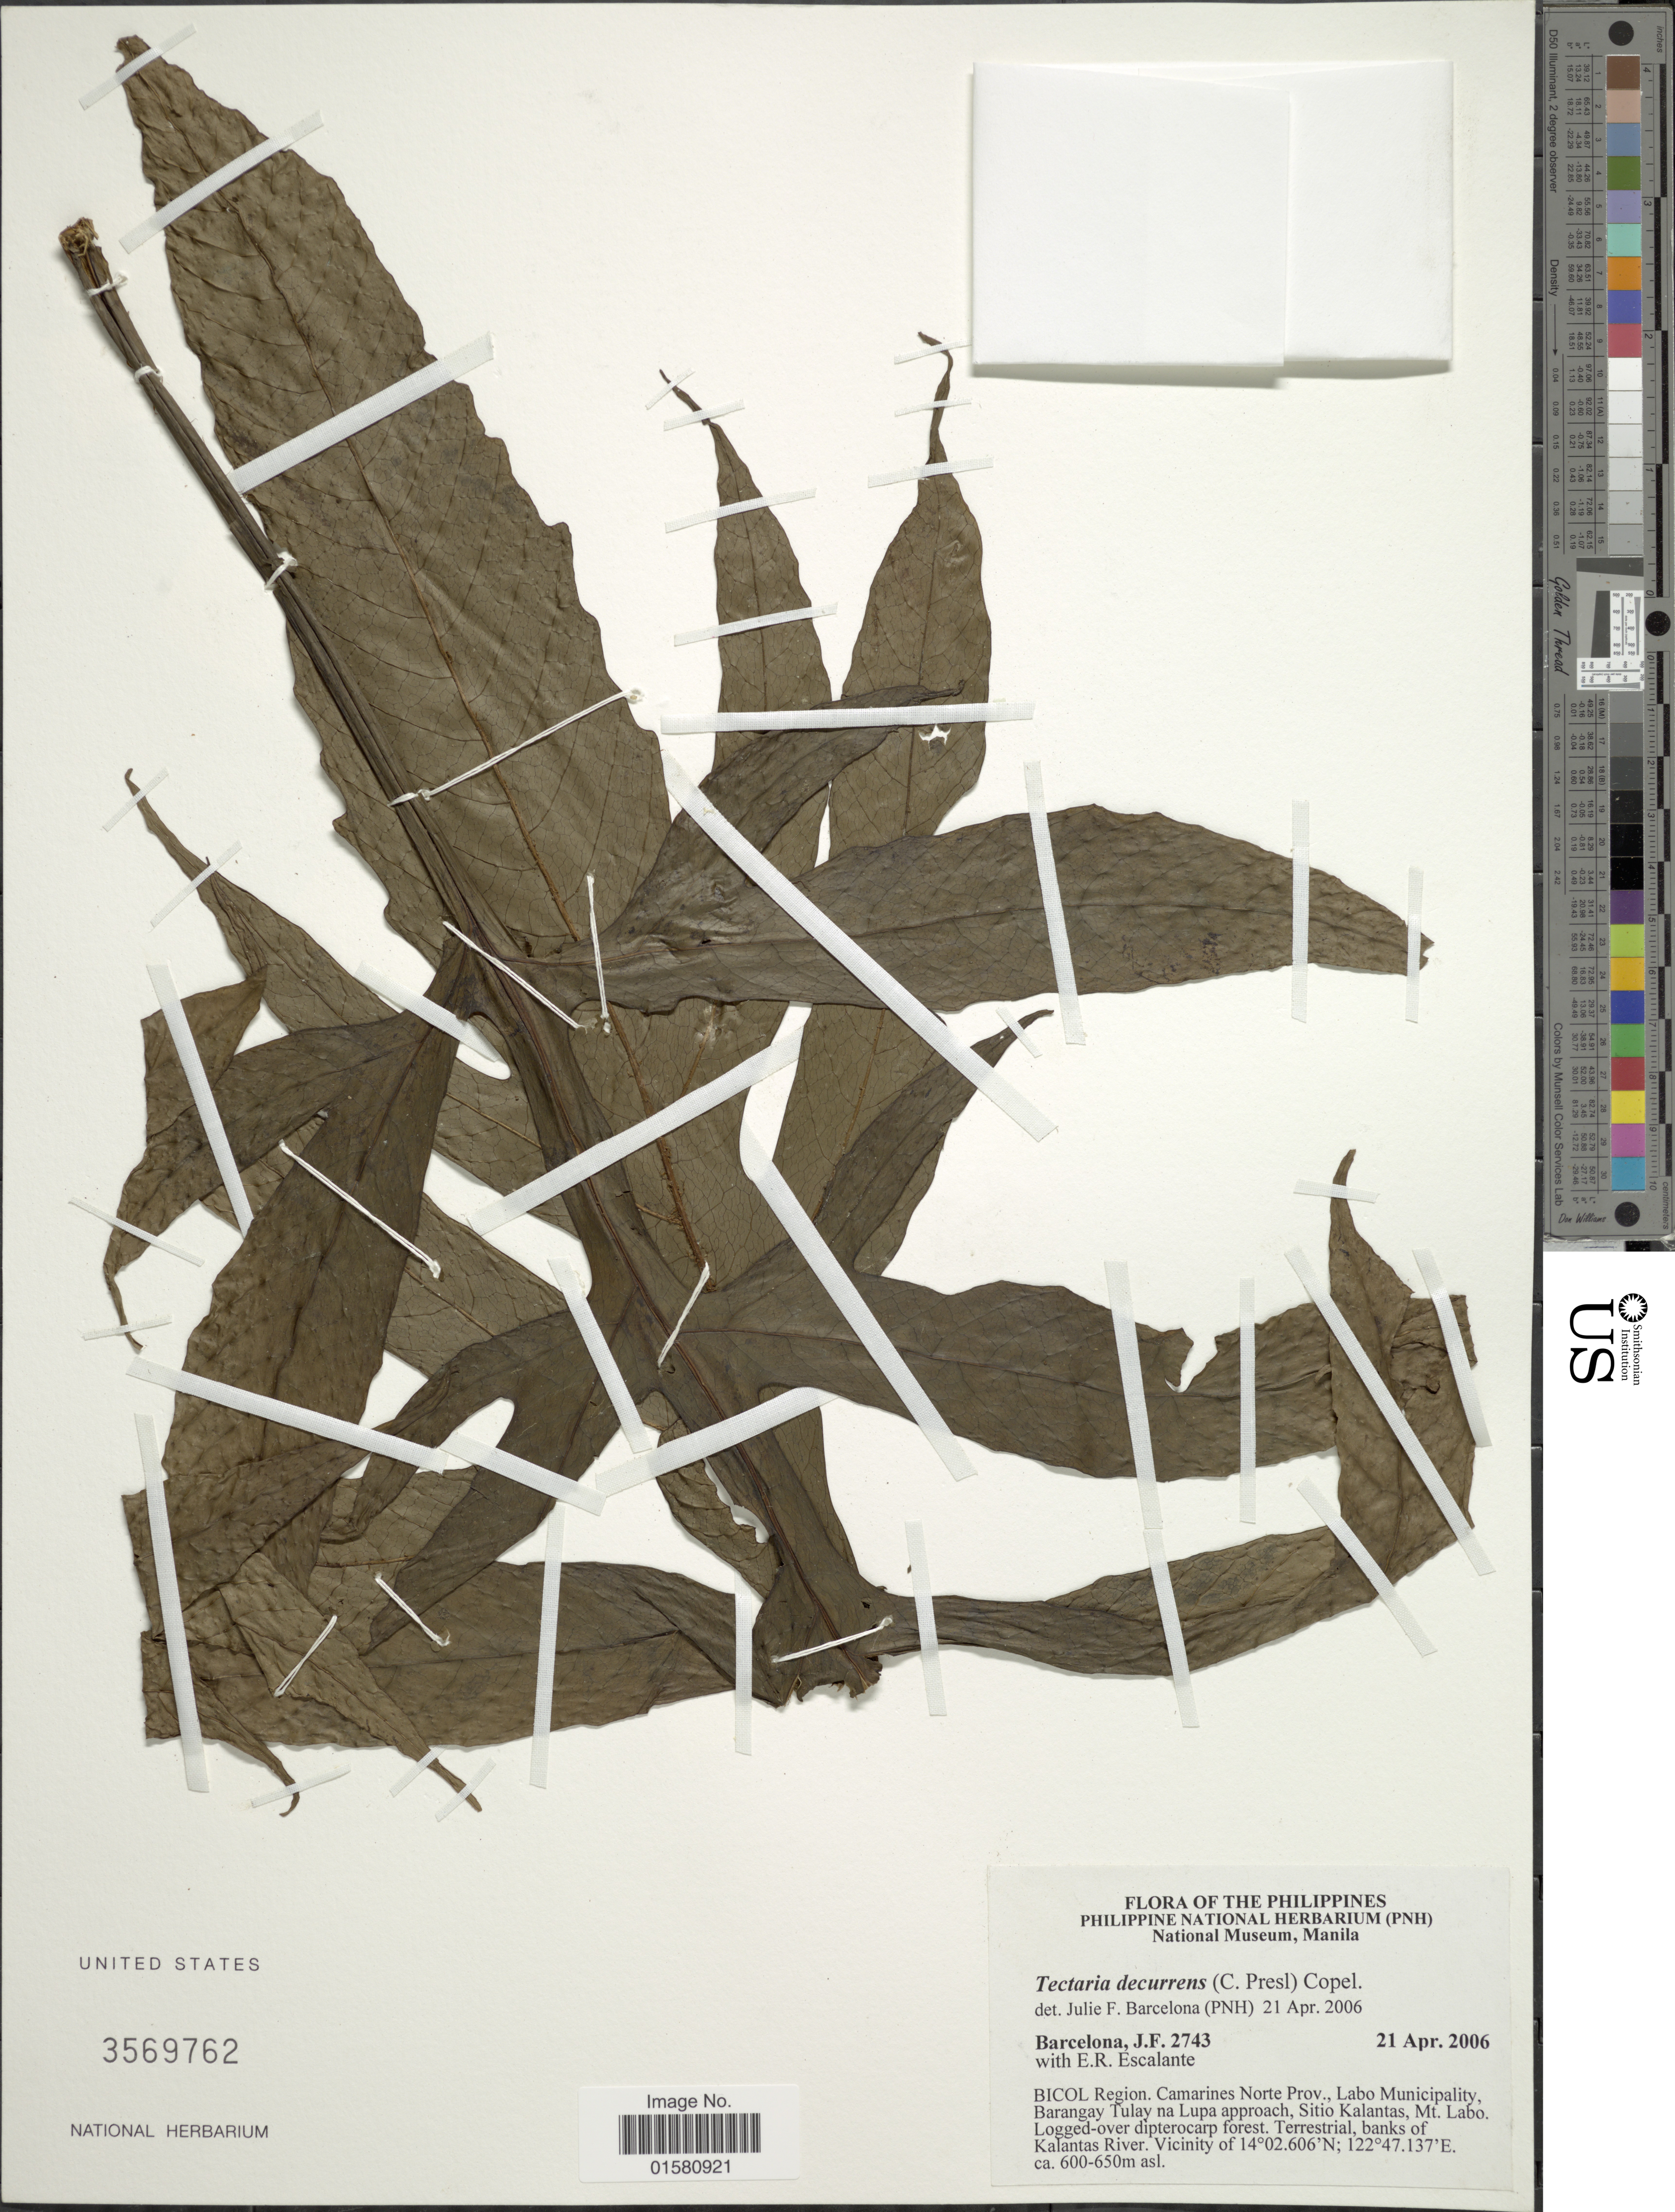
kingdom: Plantae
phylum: Tracheophyta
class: Polypodiopsida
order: Polypodiales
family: Tectariaceae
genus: Tectaria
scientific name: Tectaria decurrens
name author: (Presel.) Copel. in Elmer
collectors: J. F. Barcelona & E. Escalante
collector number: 2743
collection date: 2006-04-21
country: Philippines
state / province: Bicol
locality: Bicol Region: Camarines Norte Prov. Labo Municipality, Baranagy Tulay na Lupa approach, Sitio Kalantas, Mt. Labo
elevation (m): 600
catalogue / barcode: US 3569762